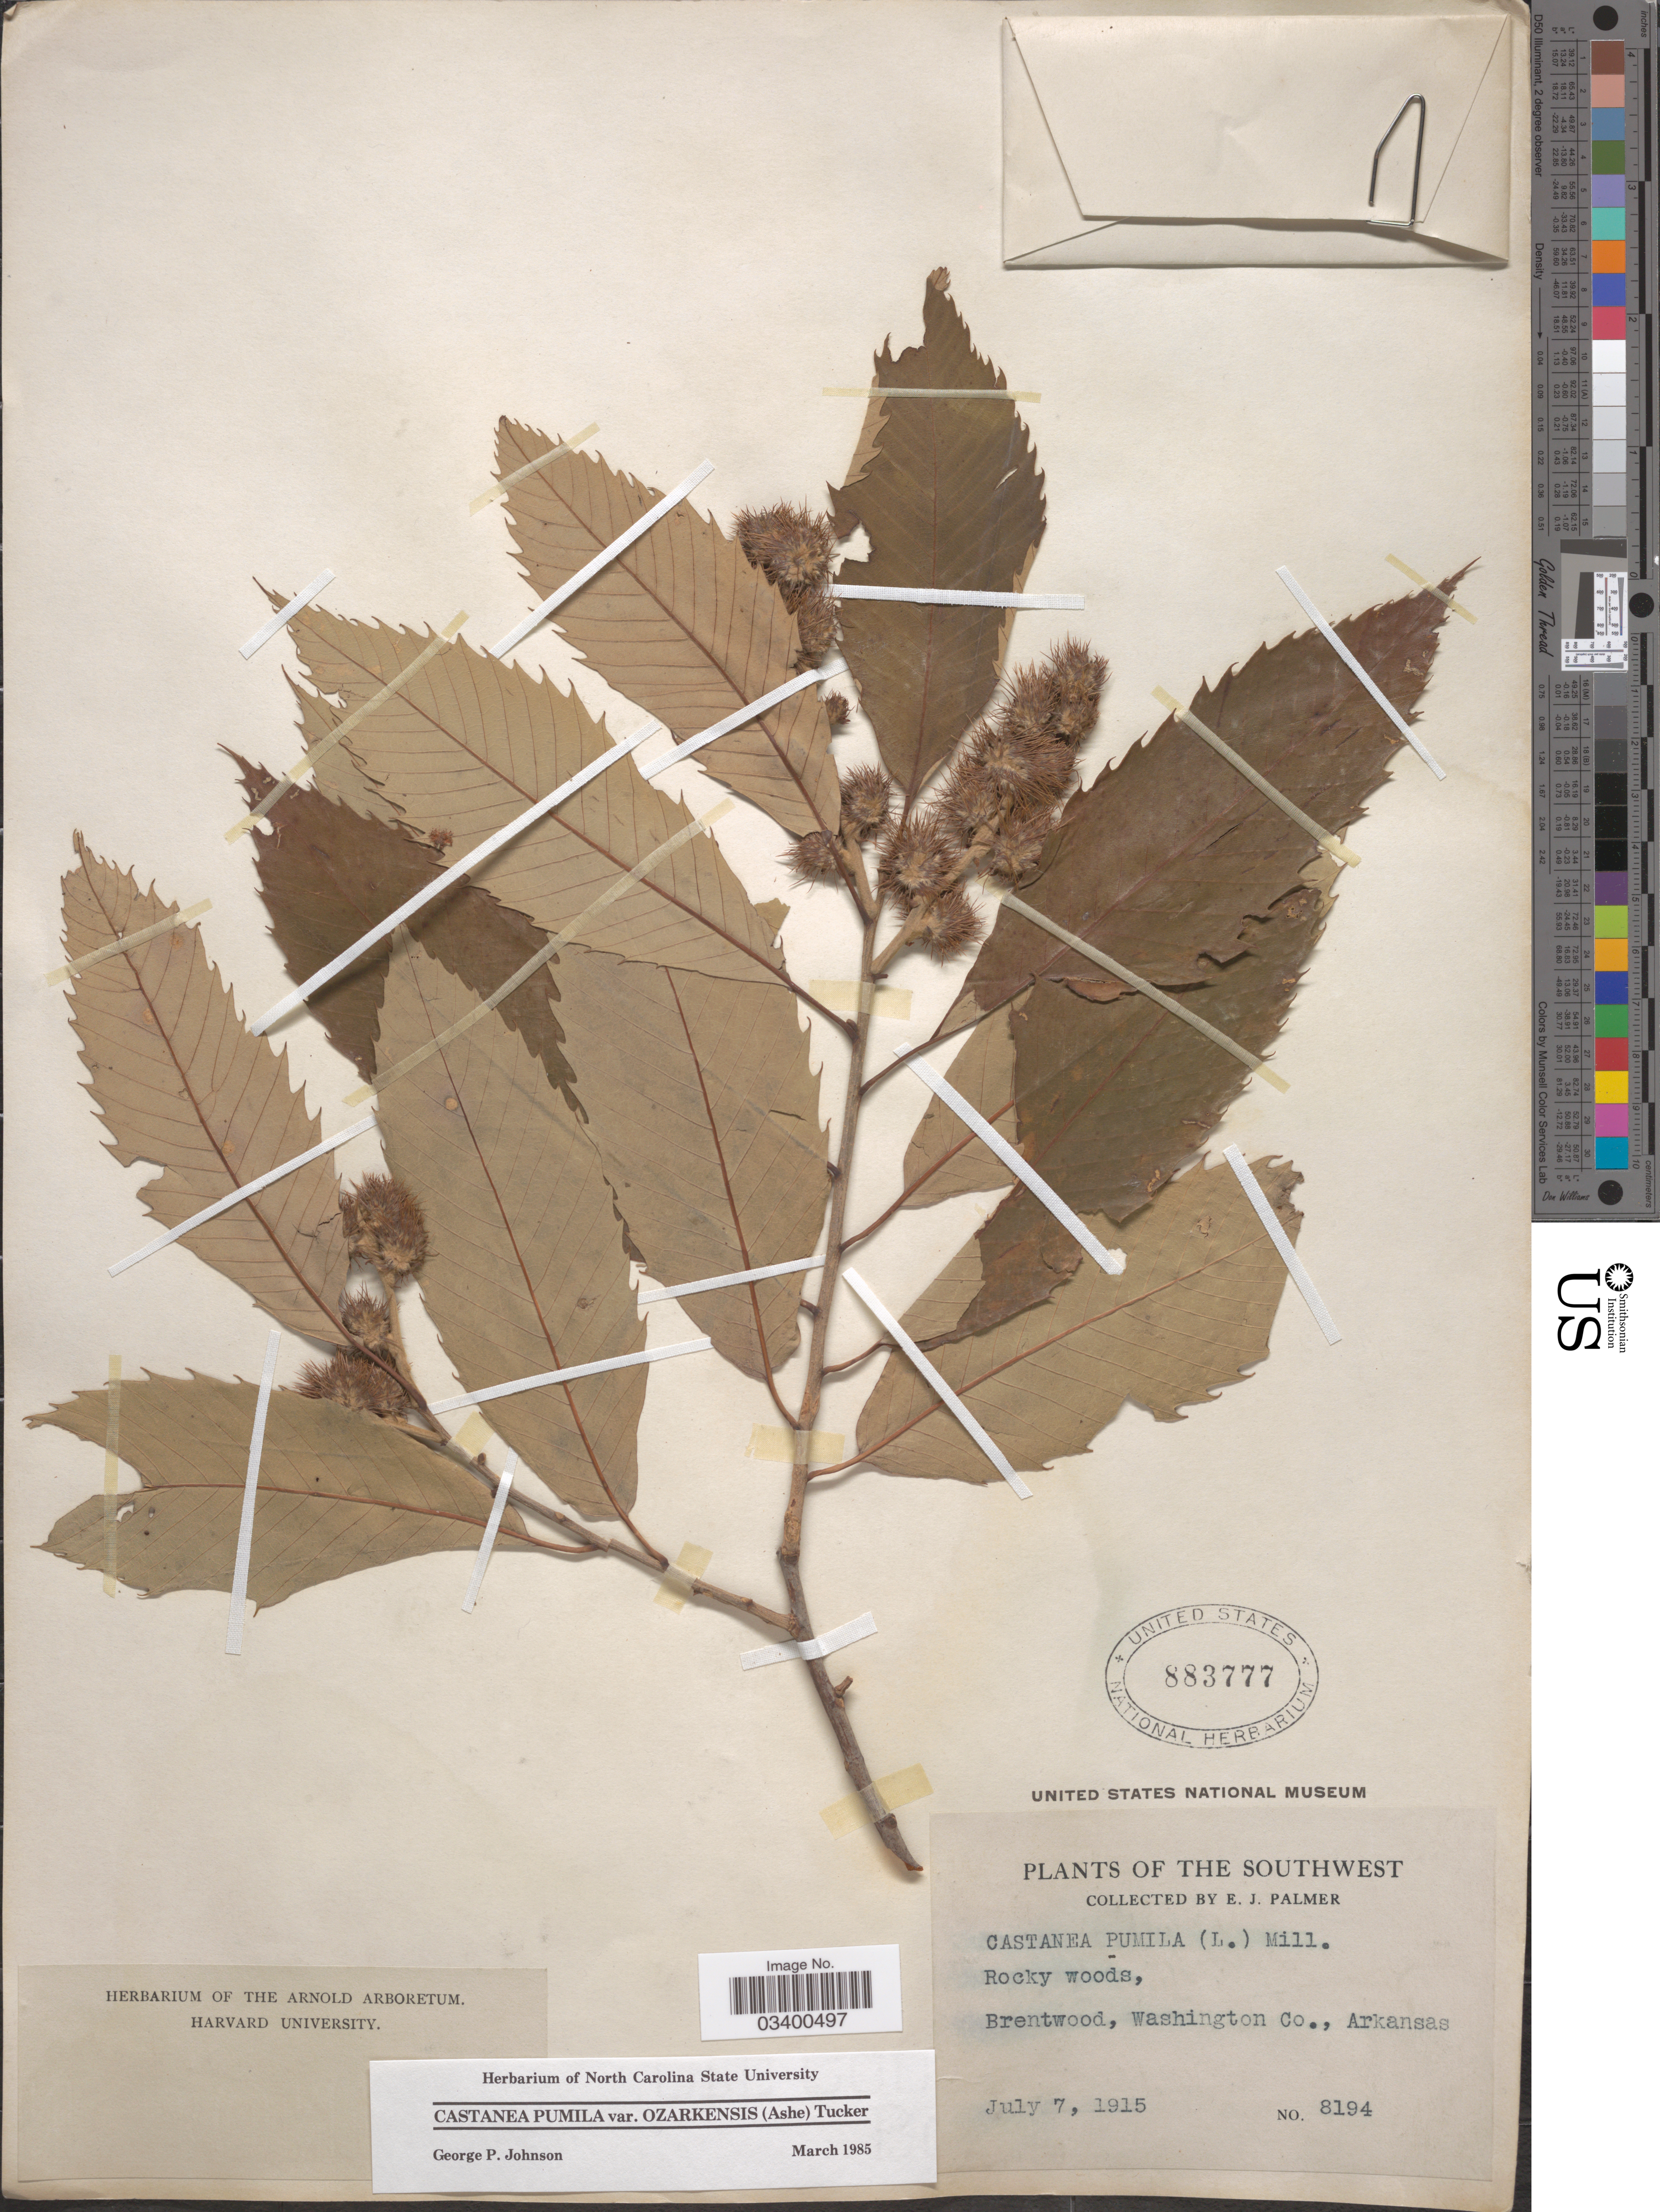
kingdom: Plantae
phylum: Tracheophyta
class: Magnoliopsida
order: Fagales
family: Fagaceae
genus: Castanea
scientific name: Castanea pumila var. ozarkensis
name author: (Ashe) Tucker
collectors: E. J. Palmer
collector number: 8194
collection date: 1915-07-07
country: United States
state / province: Arkansas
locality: The Southwest. Brentwood, Washington Co.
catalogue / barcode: US 883777